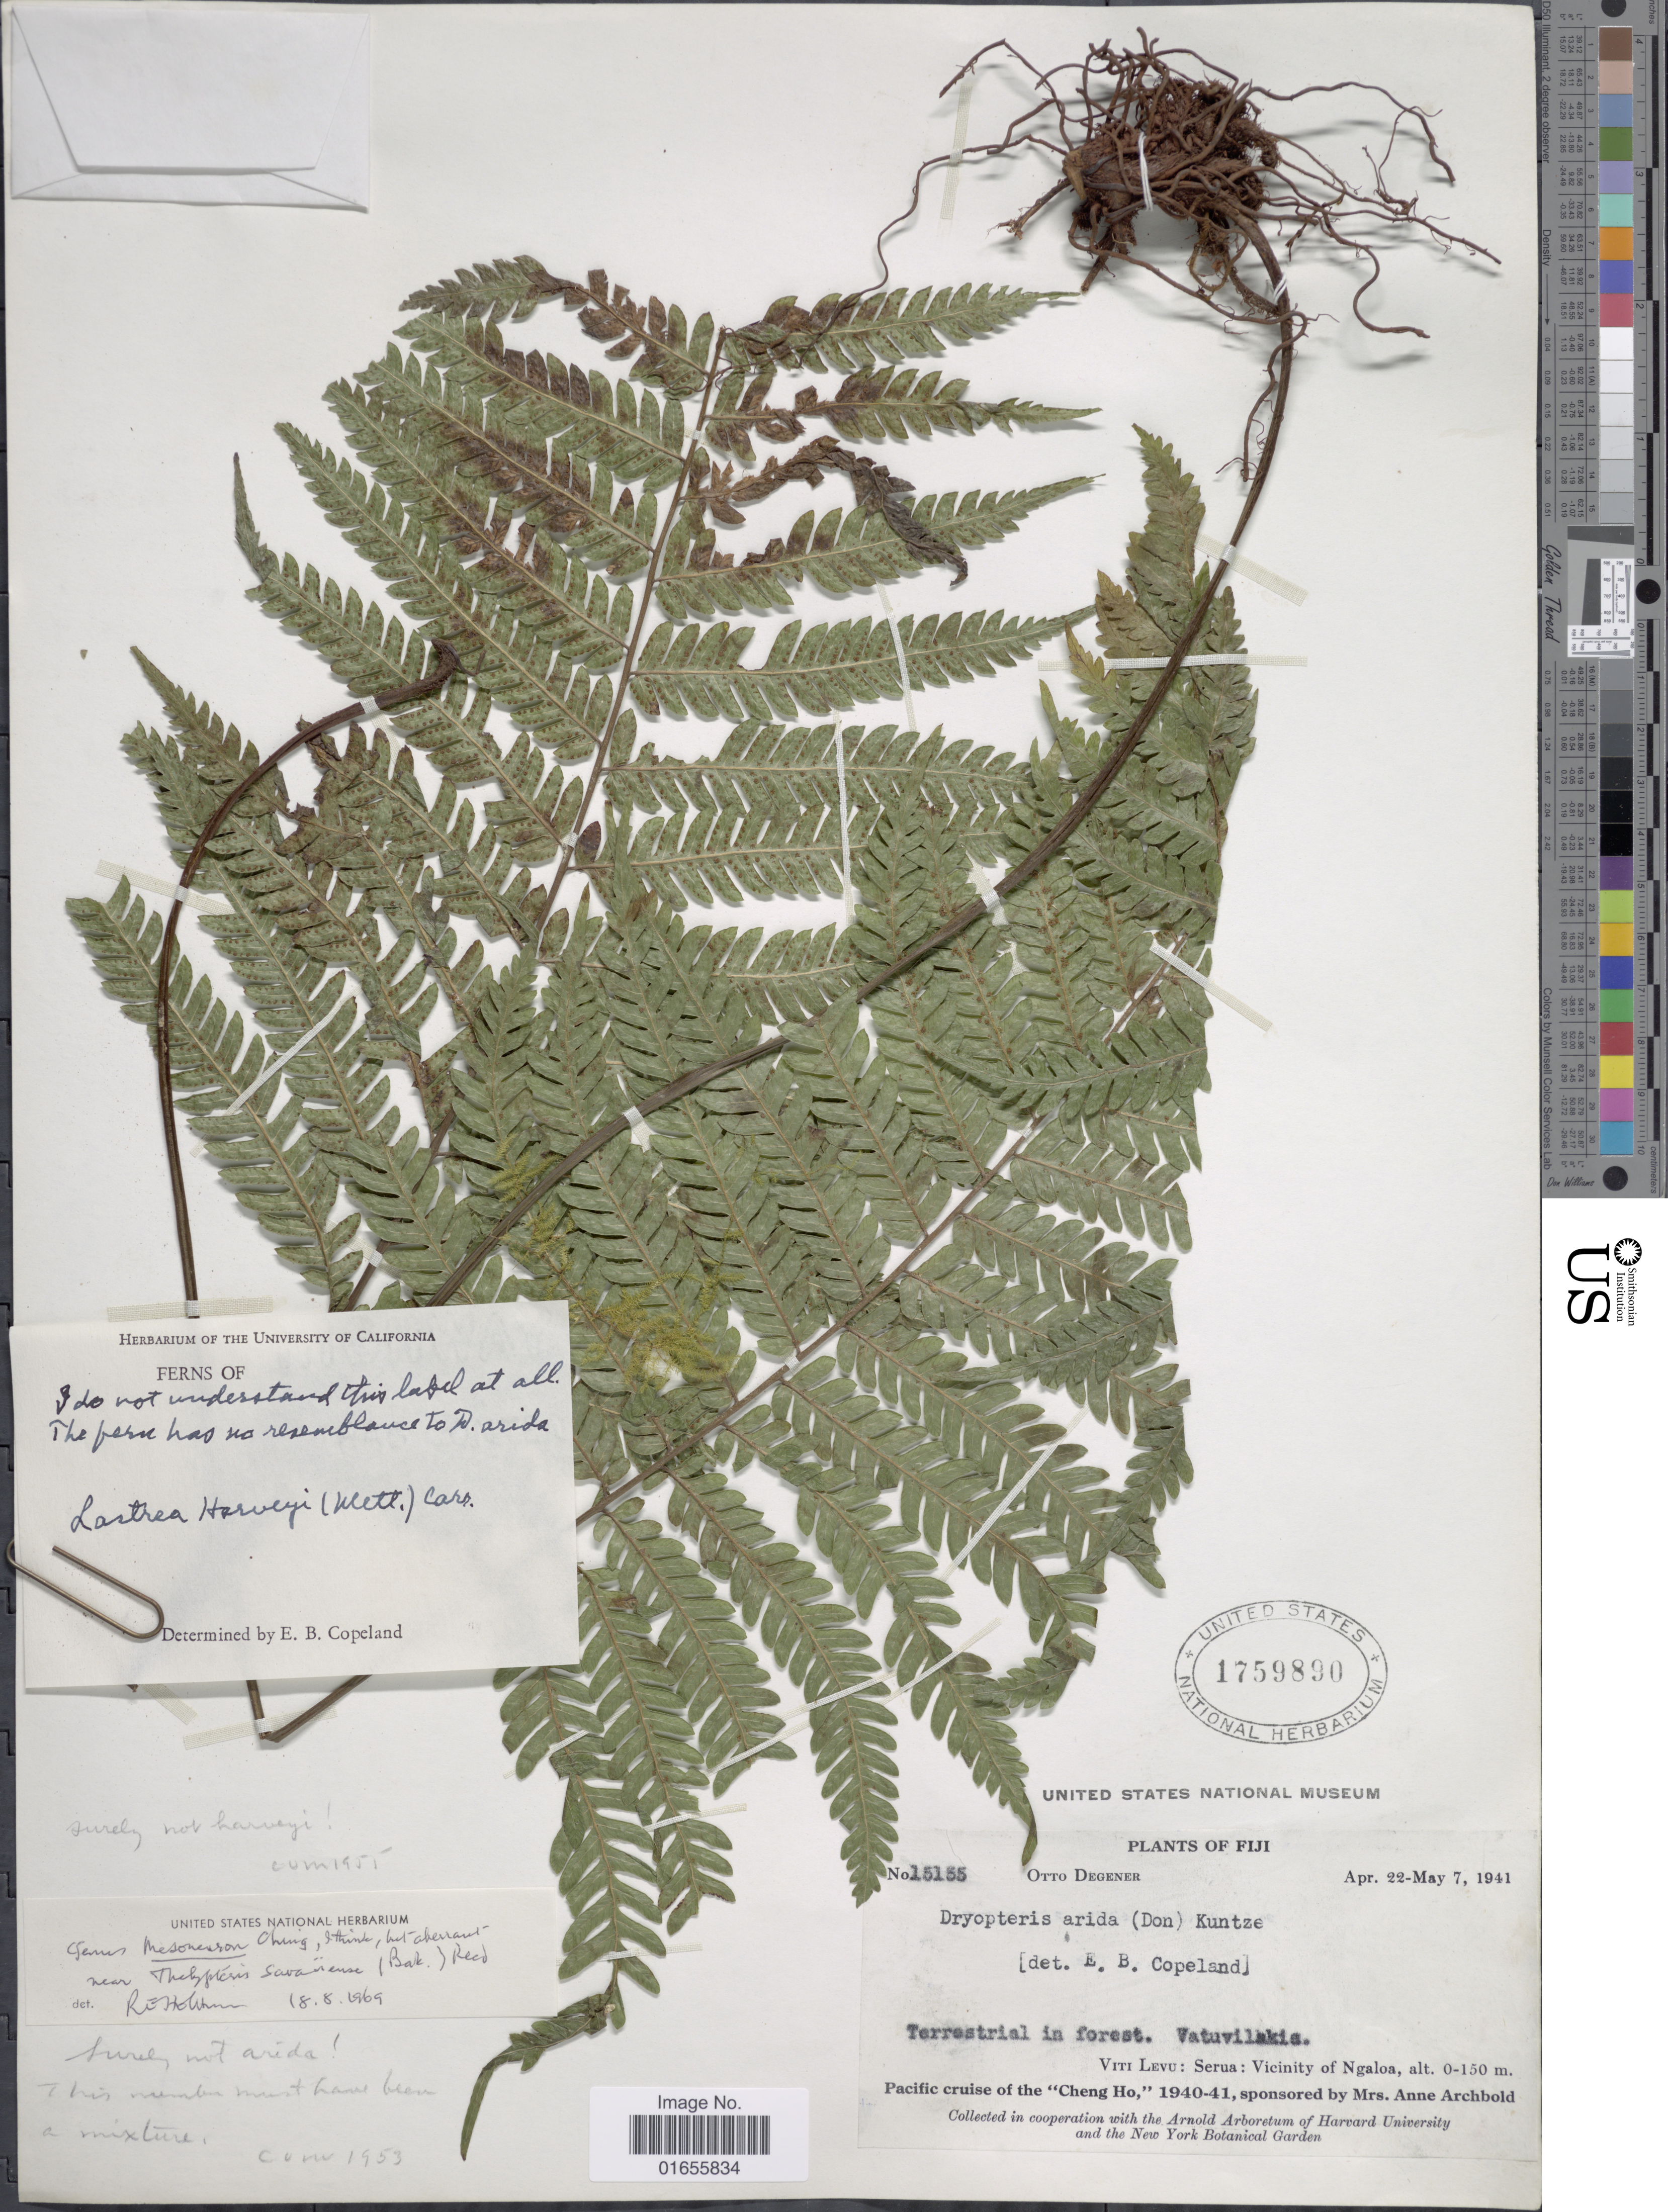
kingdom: Plantae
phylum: Tracheophyta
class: Polypodiopsida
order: Polypodiales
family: Thelypteridaceae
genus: Plesioneuron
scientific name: Plesioneuron archboldiae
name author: (Copel.) Holttum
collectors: O. Degener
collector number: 15155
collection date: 1941-04-22/1941-05-07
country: Fiji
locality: Terrestrial in forest. Vatuvilakia, Viti Levu: Serua: Vicinity of Ngaloa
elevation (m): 0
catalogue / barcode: US 1759890